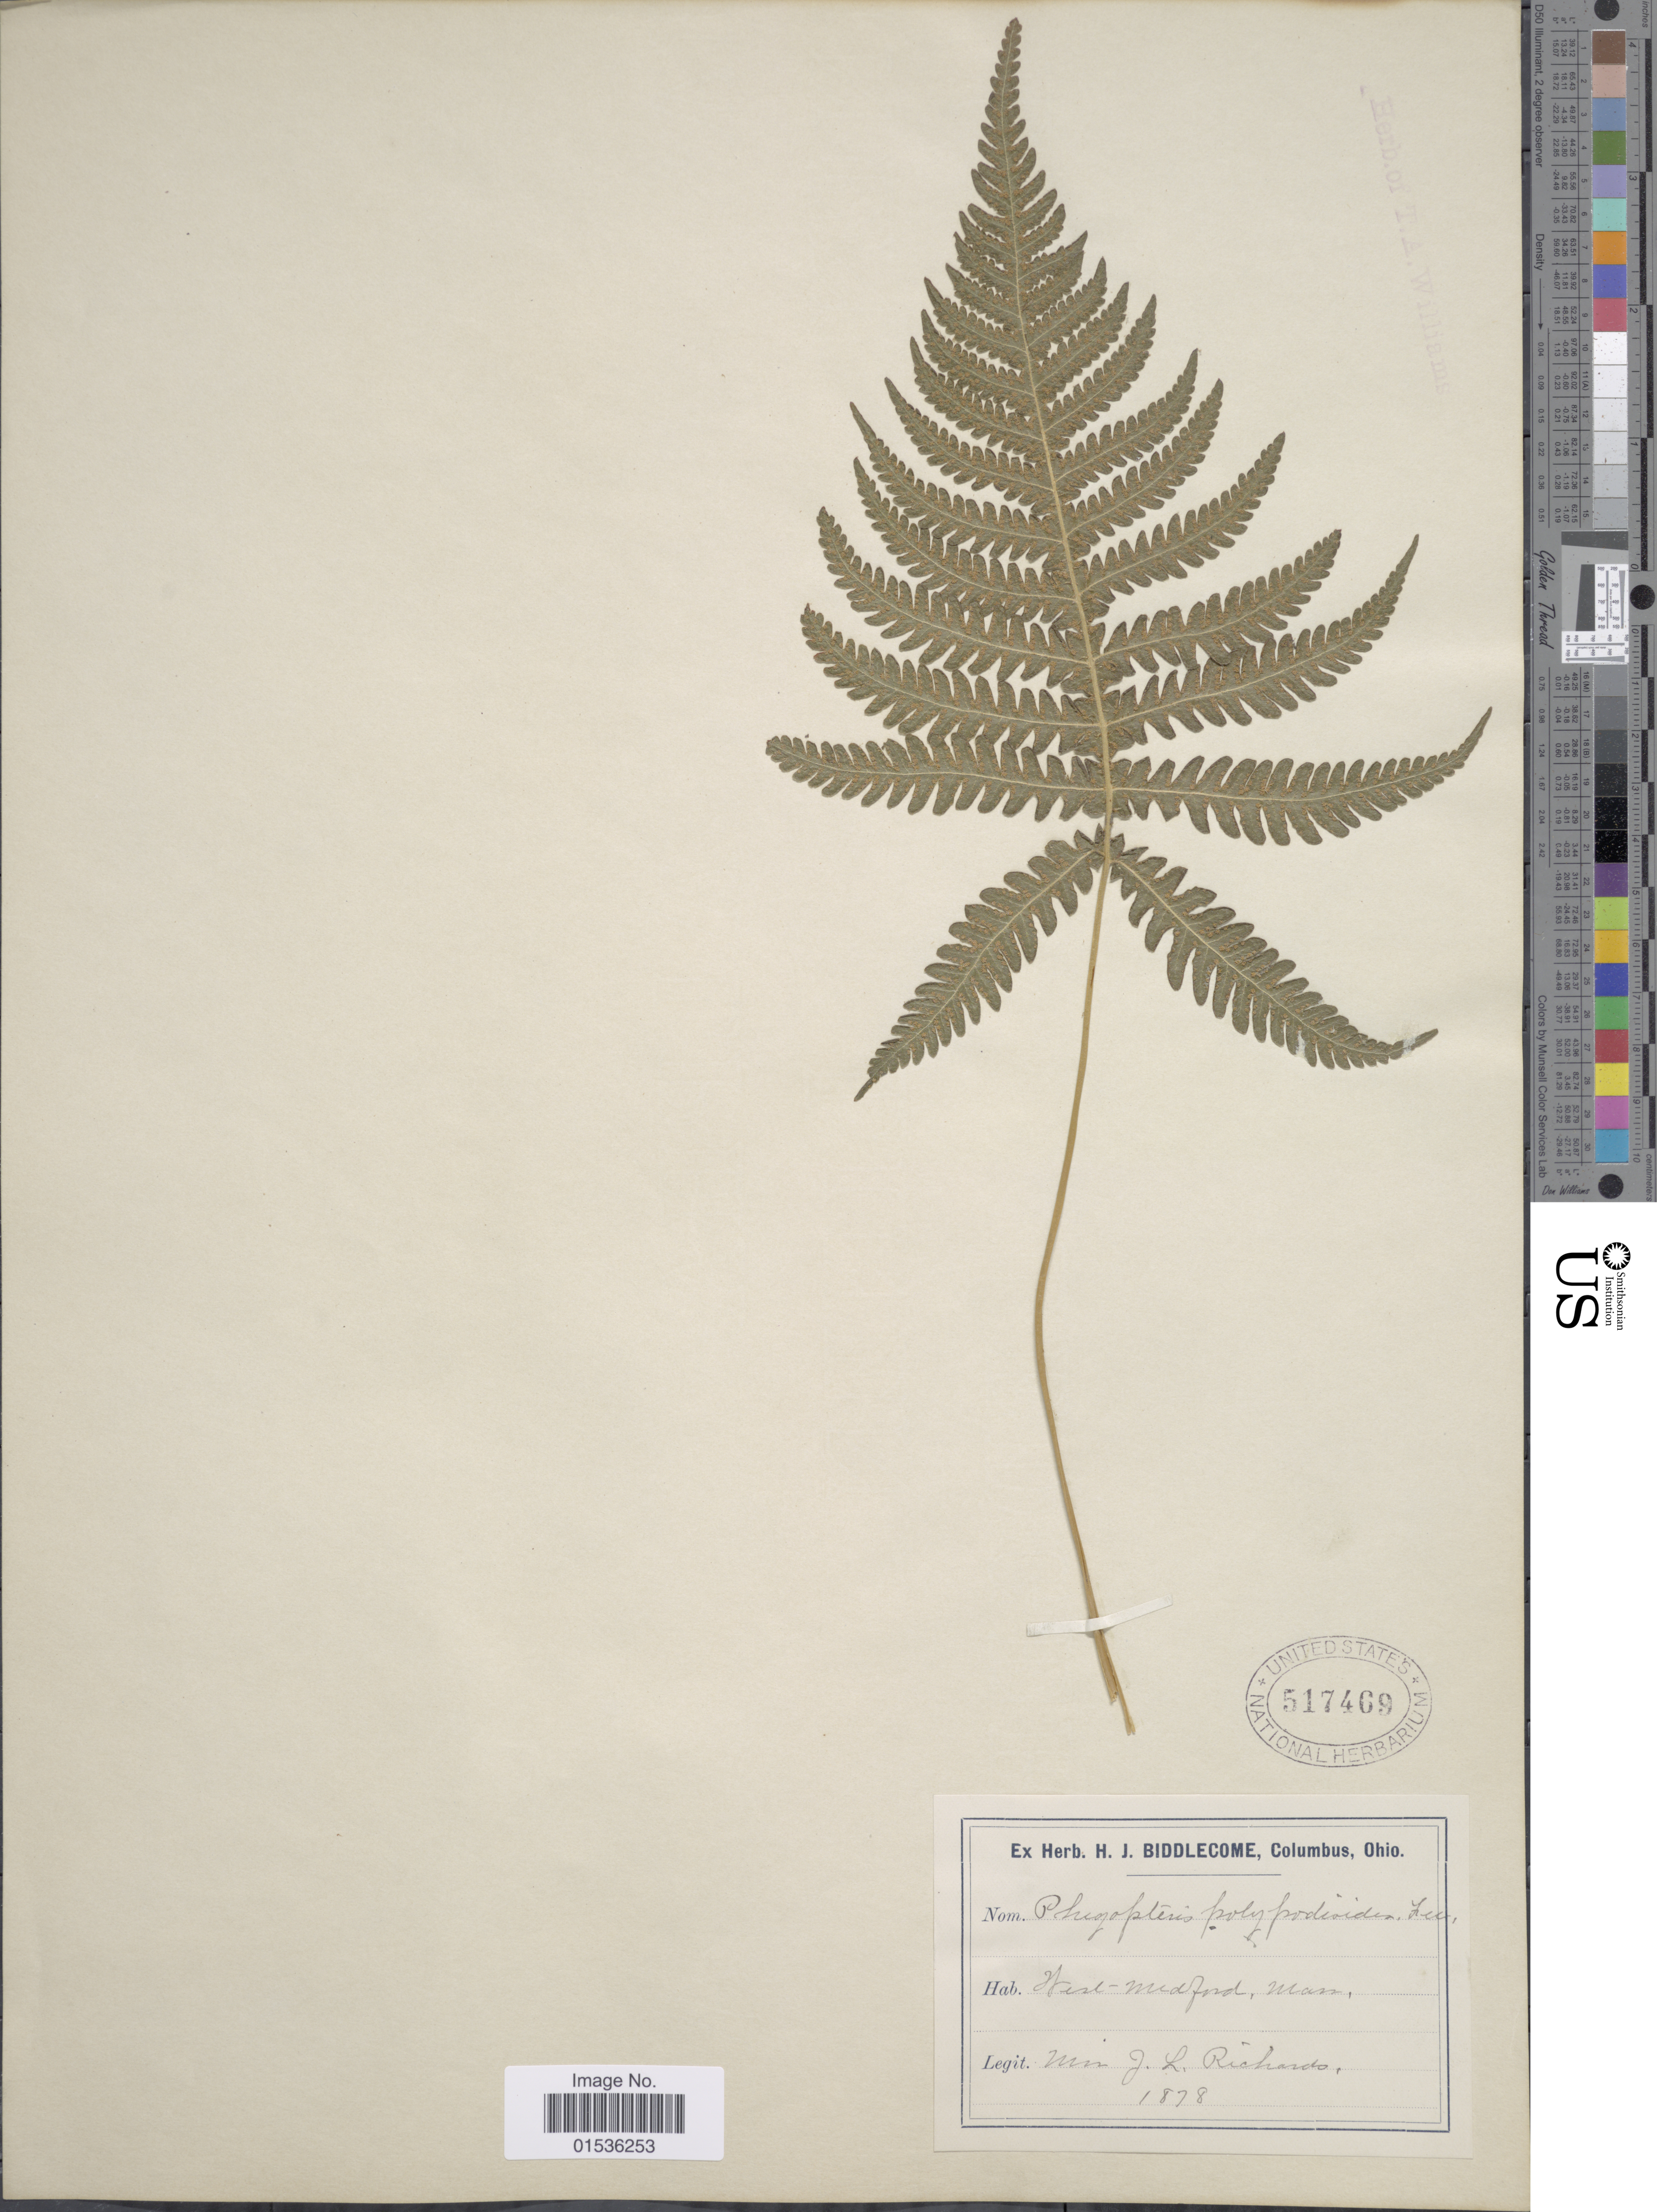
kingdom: Plantae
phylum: Tracheophyta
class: Polypodiopsida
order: Polypodiales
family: Thelypteridaceae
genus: Phegopteris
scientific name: Phegopteris connectilis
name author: (Michx.) Watt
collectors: J. Richards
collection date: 1878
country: United States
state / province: Massachusetts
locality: West-Midford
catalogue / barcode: US 517469